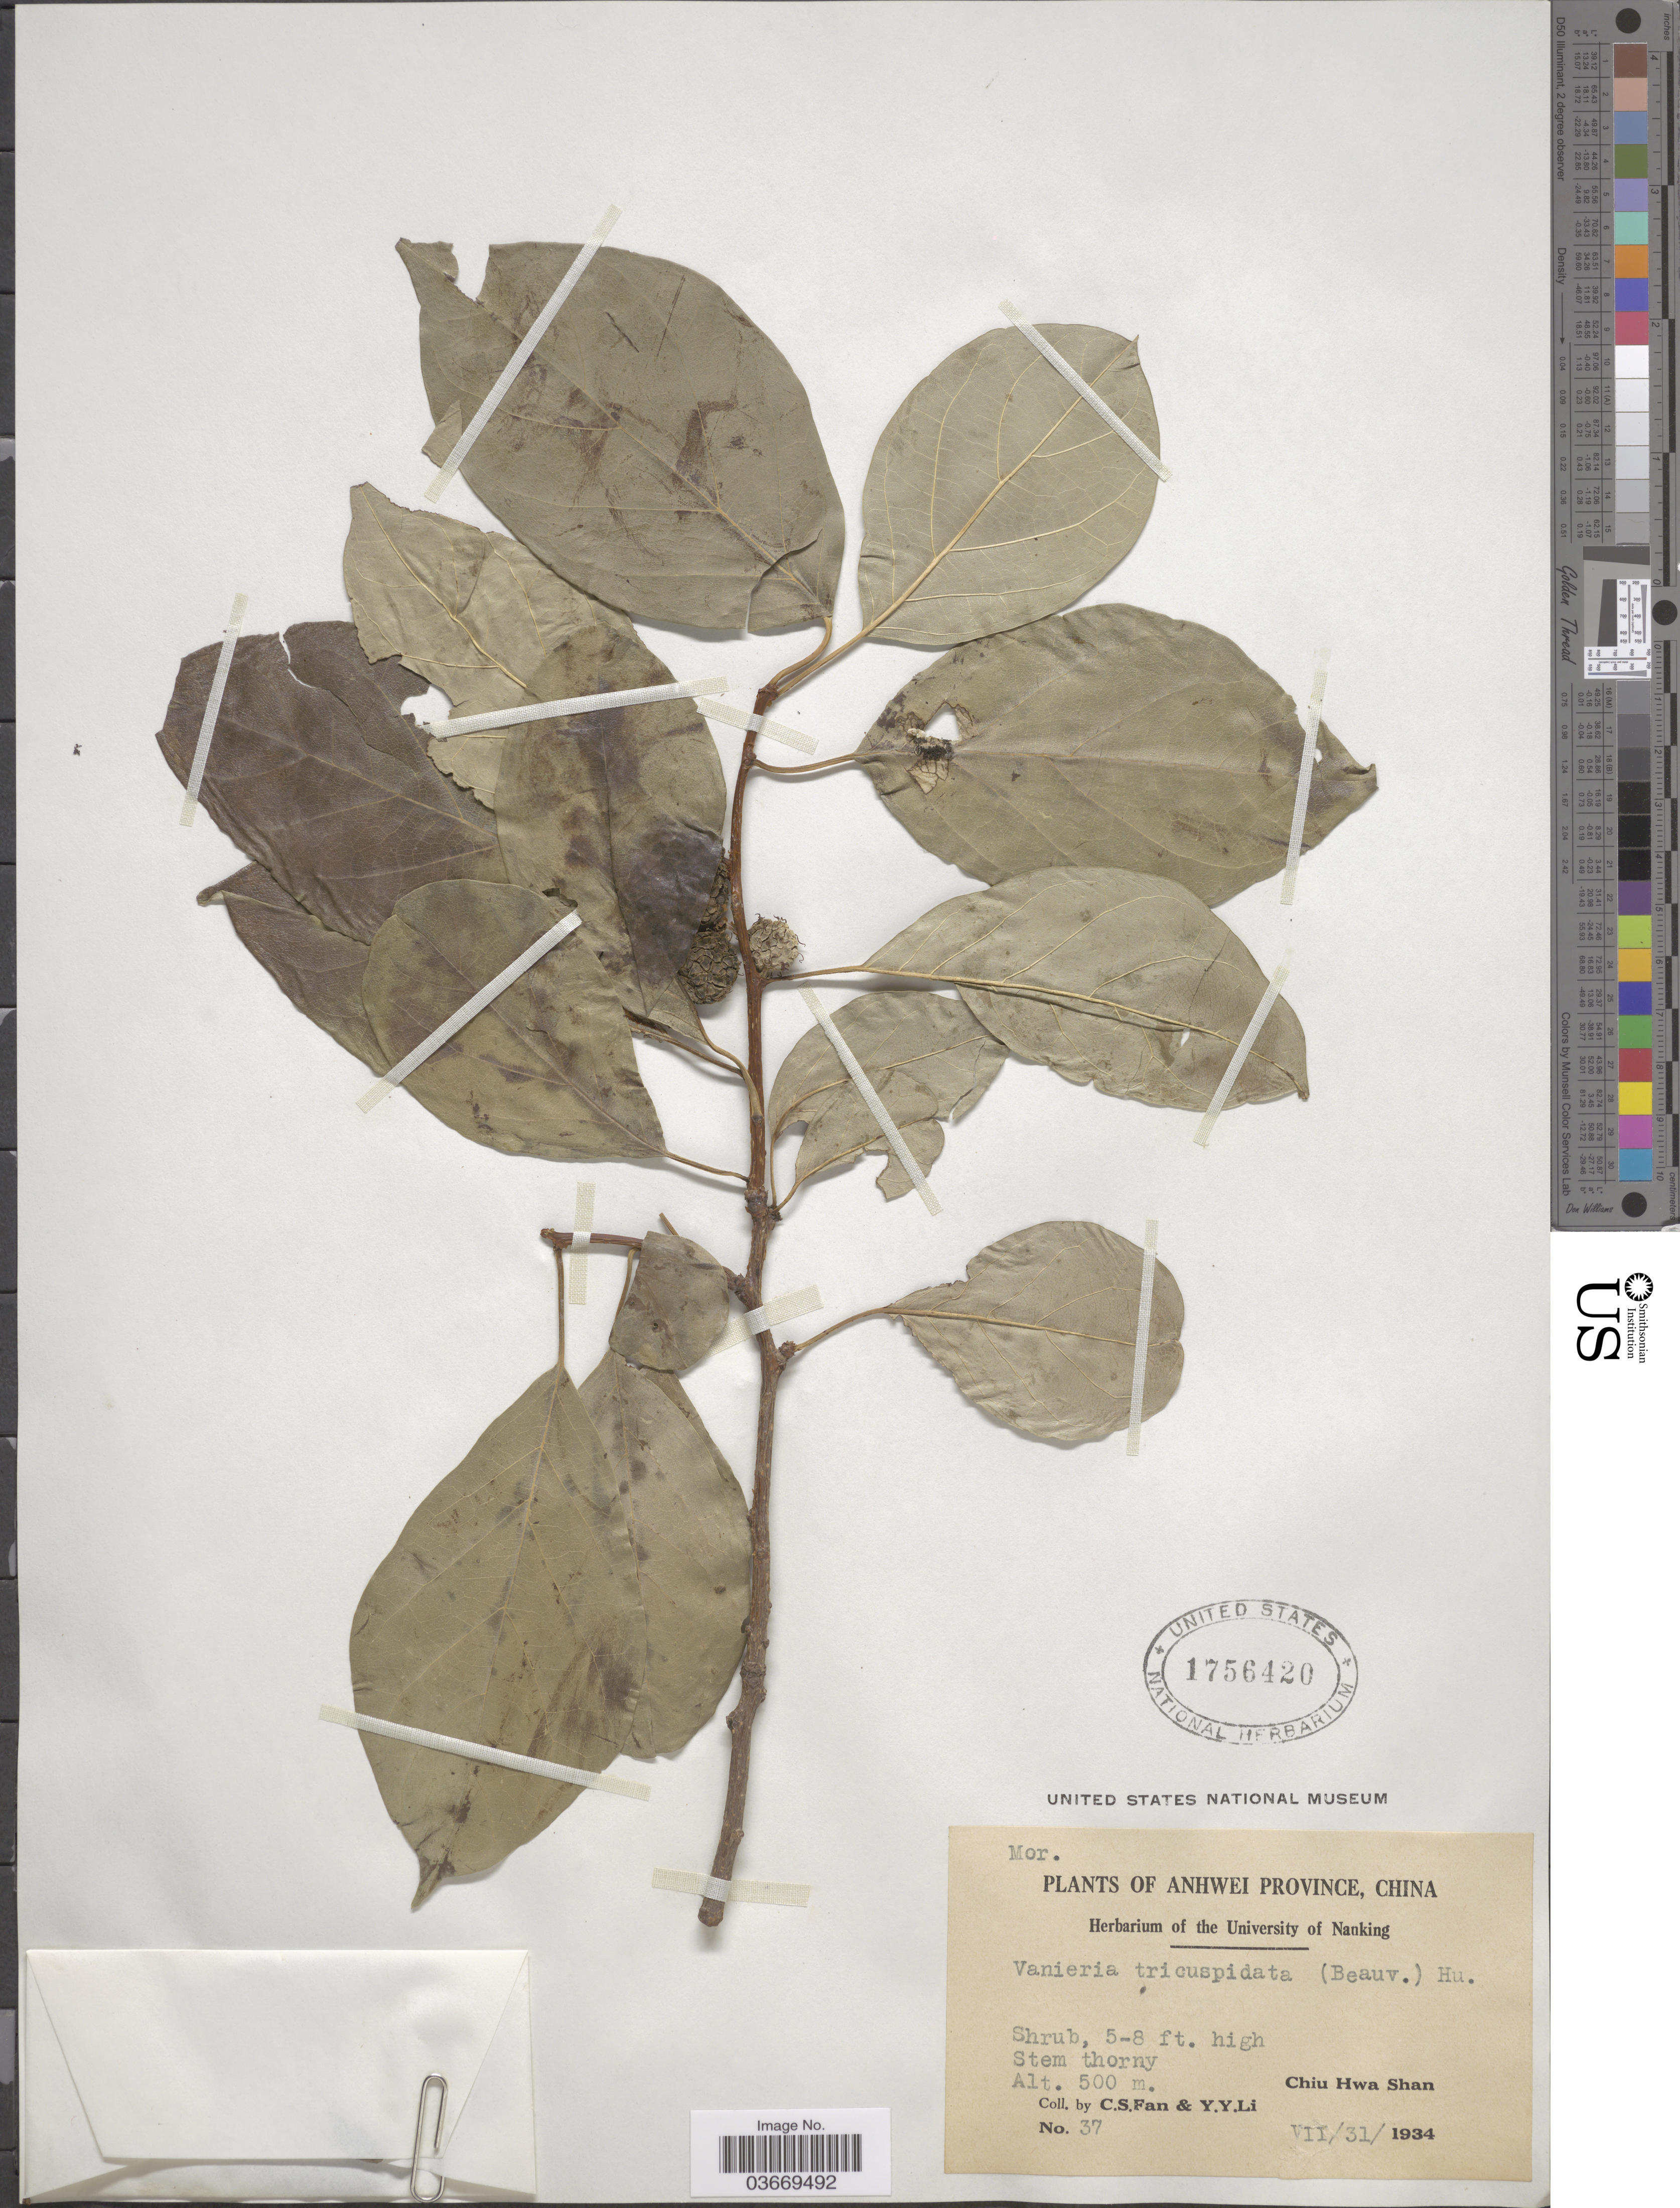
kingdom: Plantae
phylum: Tracheophyta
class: Magnoliopsida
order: Rosales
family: Moraceae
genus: Maclura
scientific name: Maclura tricuspidata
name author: Carrière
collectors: C. S. Fan & Y. Y. Li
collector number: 37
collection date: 1934-07-31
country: China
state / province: Anhui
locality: Anhwei Province. Chiu Hwa Shan.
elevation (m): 500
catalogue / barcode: US 1756420